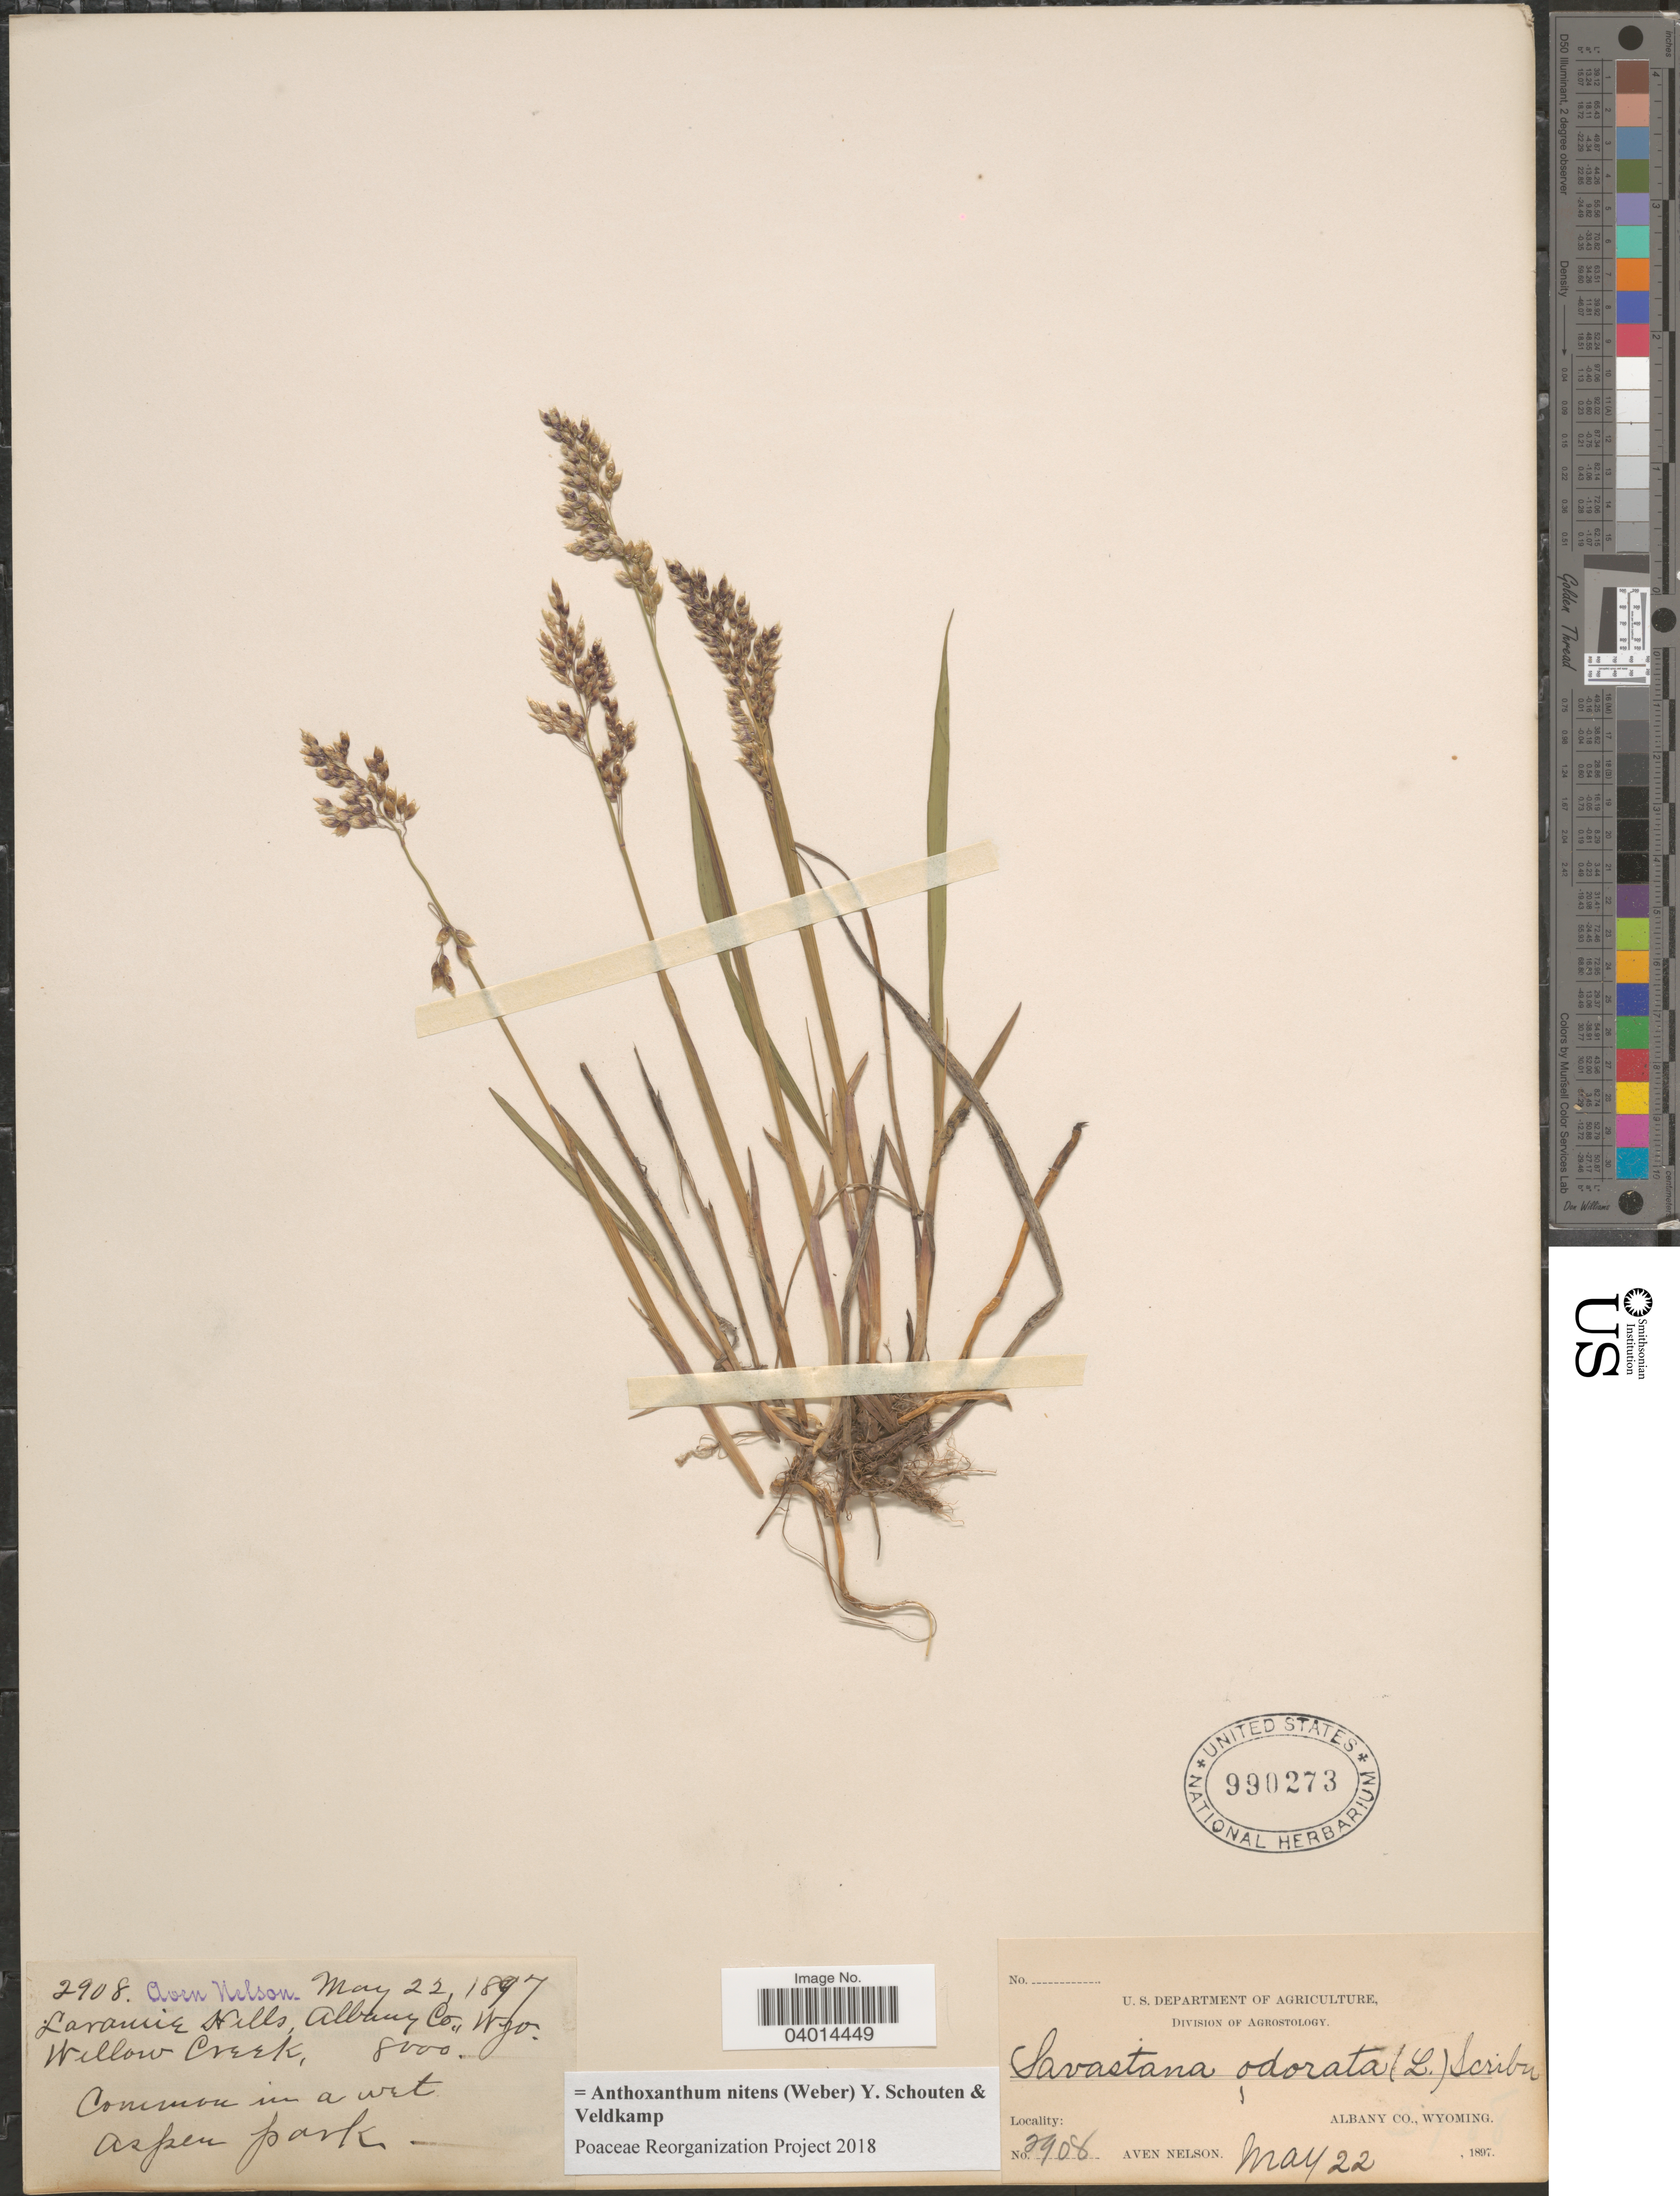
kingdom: Plantae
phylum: Tracheophyta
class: Liliopsida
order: Poales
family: Poaceae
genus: Anthoxanthum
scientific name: Anthoxanthum nitens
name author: (G.H. Weber) R.T.A. Schouten & Veldkamp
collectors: A. Nelson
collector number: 2908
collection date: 1897-05-22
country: United States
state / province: Wyoming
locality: Laramie Hills, Albany Co. Willow Creek. Aspen park.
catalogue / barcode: US 990273